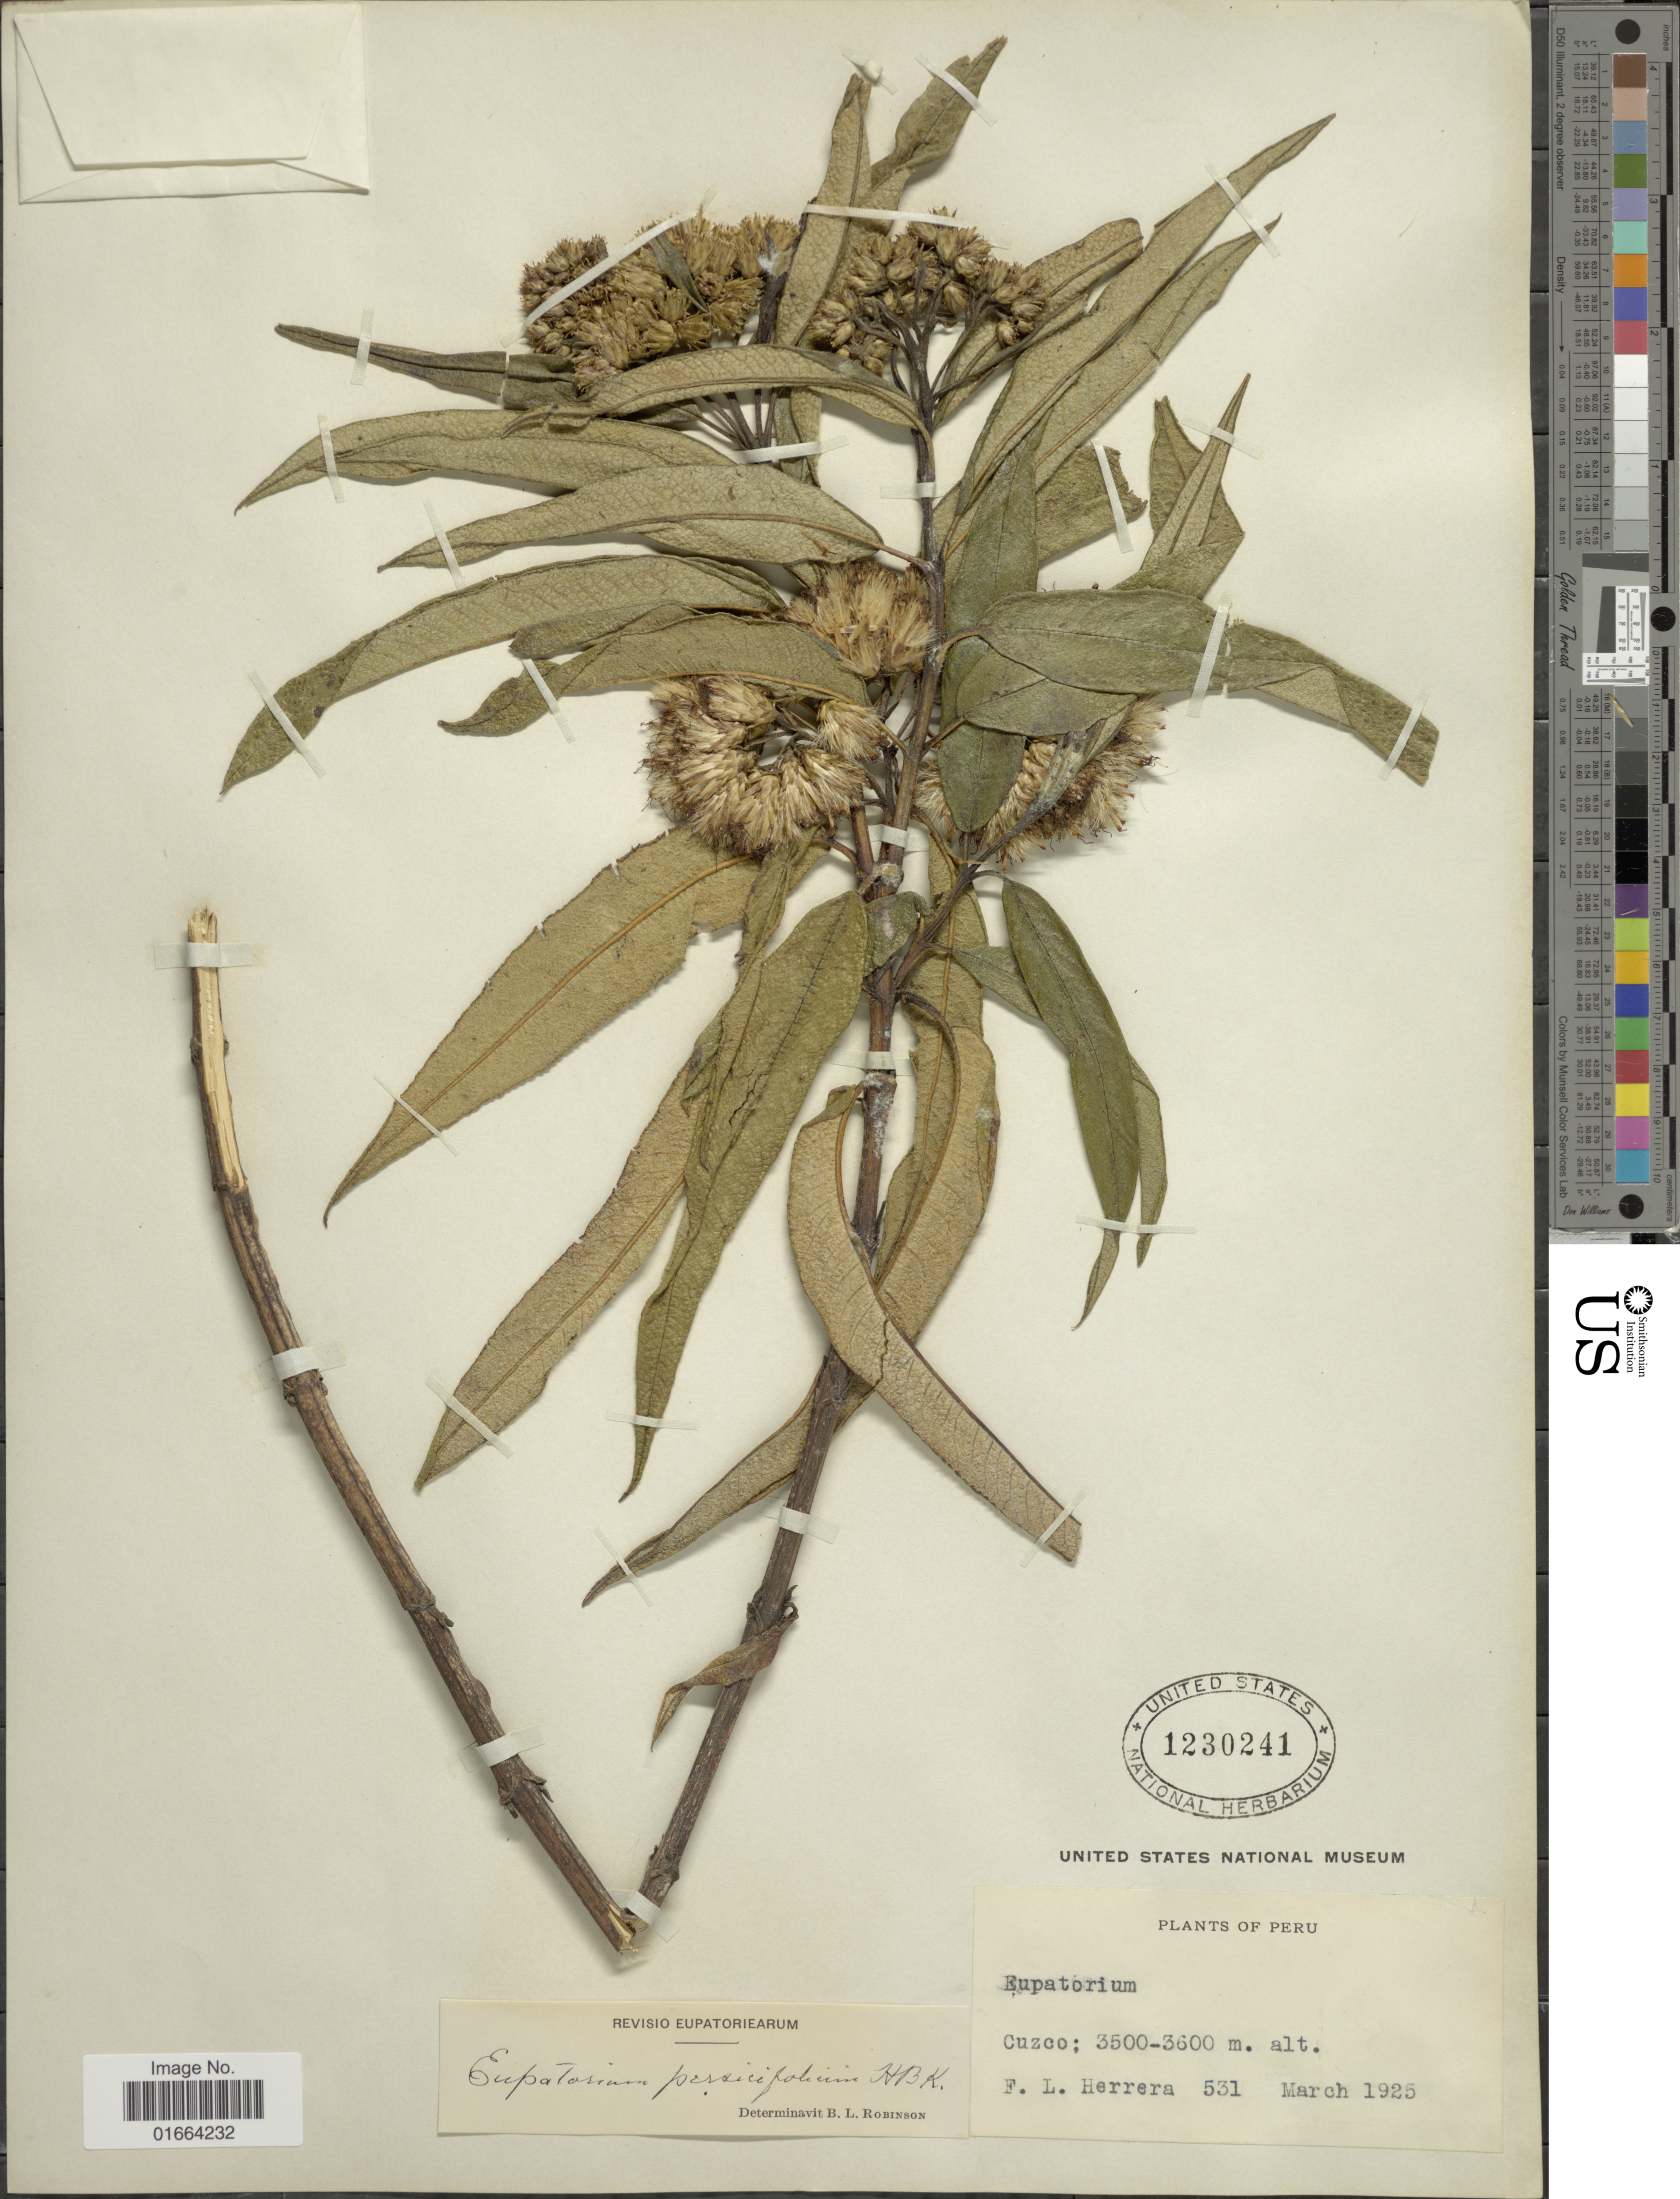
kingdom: Plantae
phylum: Tracheophyta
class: Magnoliopsida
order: Asterales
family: Asteraceae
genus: Aristeguietia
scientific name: Aristeguietia discolor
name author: (DC.) R.M. King & H. Rob.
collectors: F. L. Herrera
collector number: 531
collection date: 1925-03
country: Peru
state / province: Cusco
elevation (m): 3500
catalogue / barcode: US 1230241